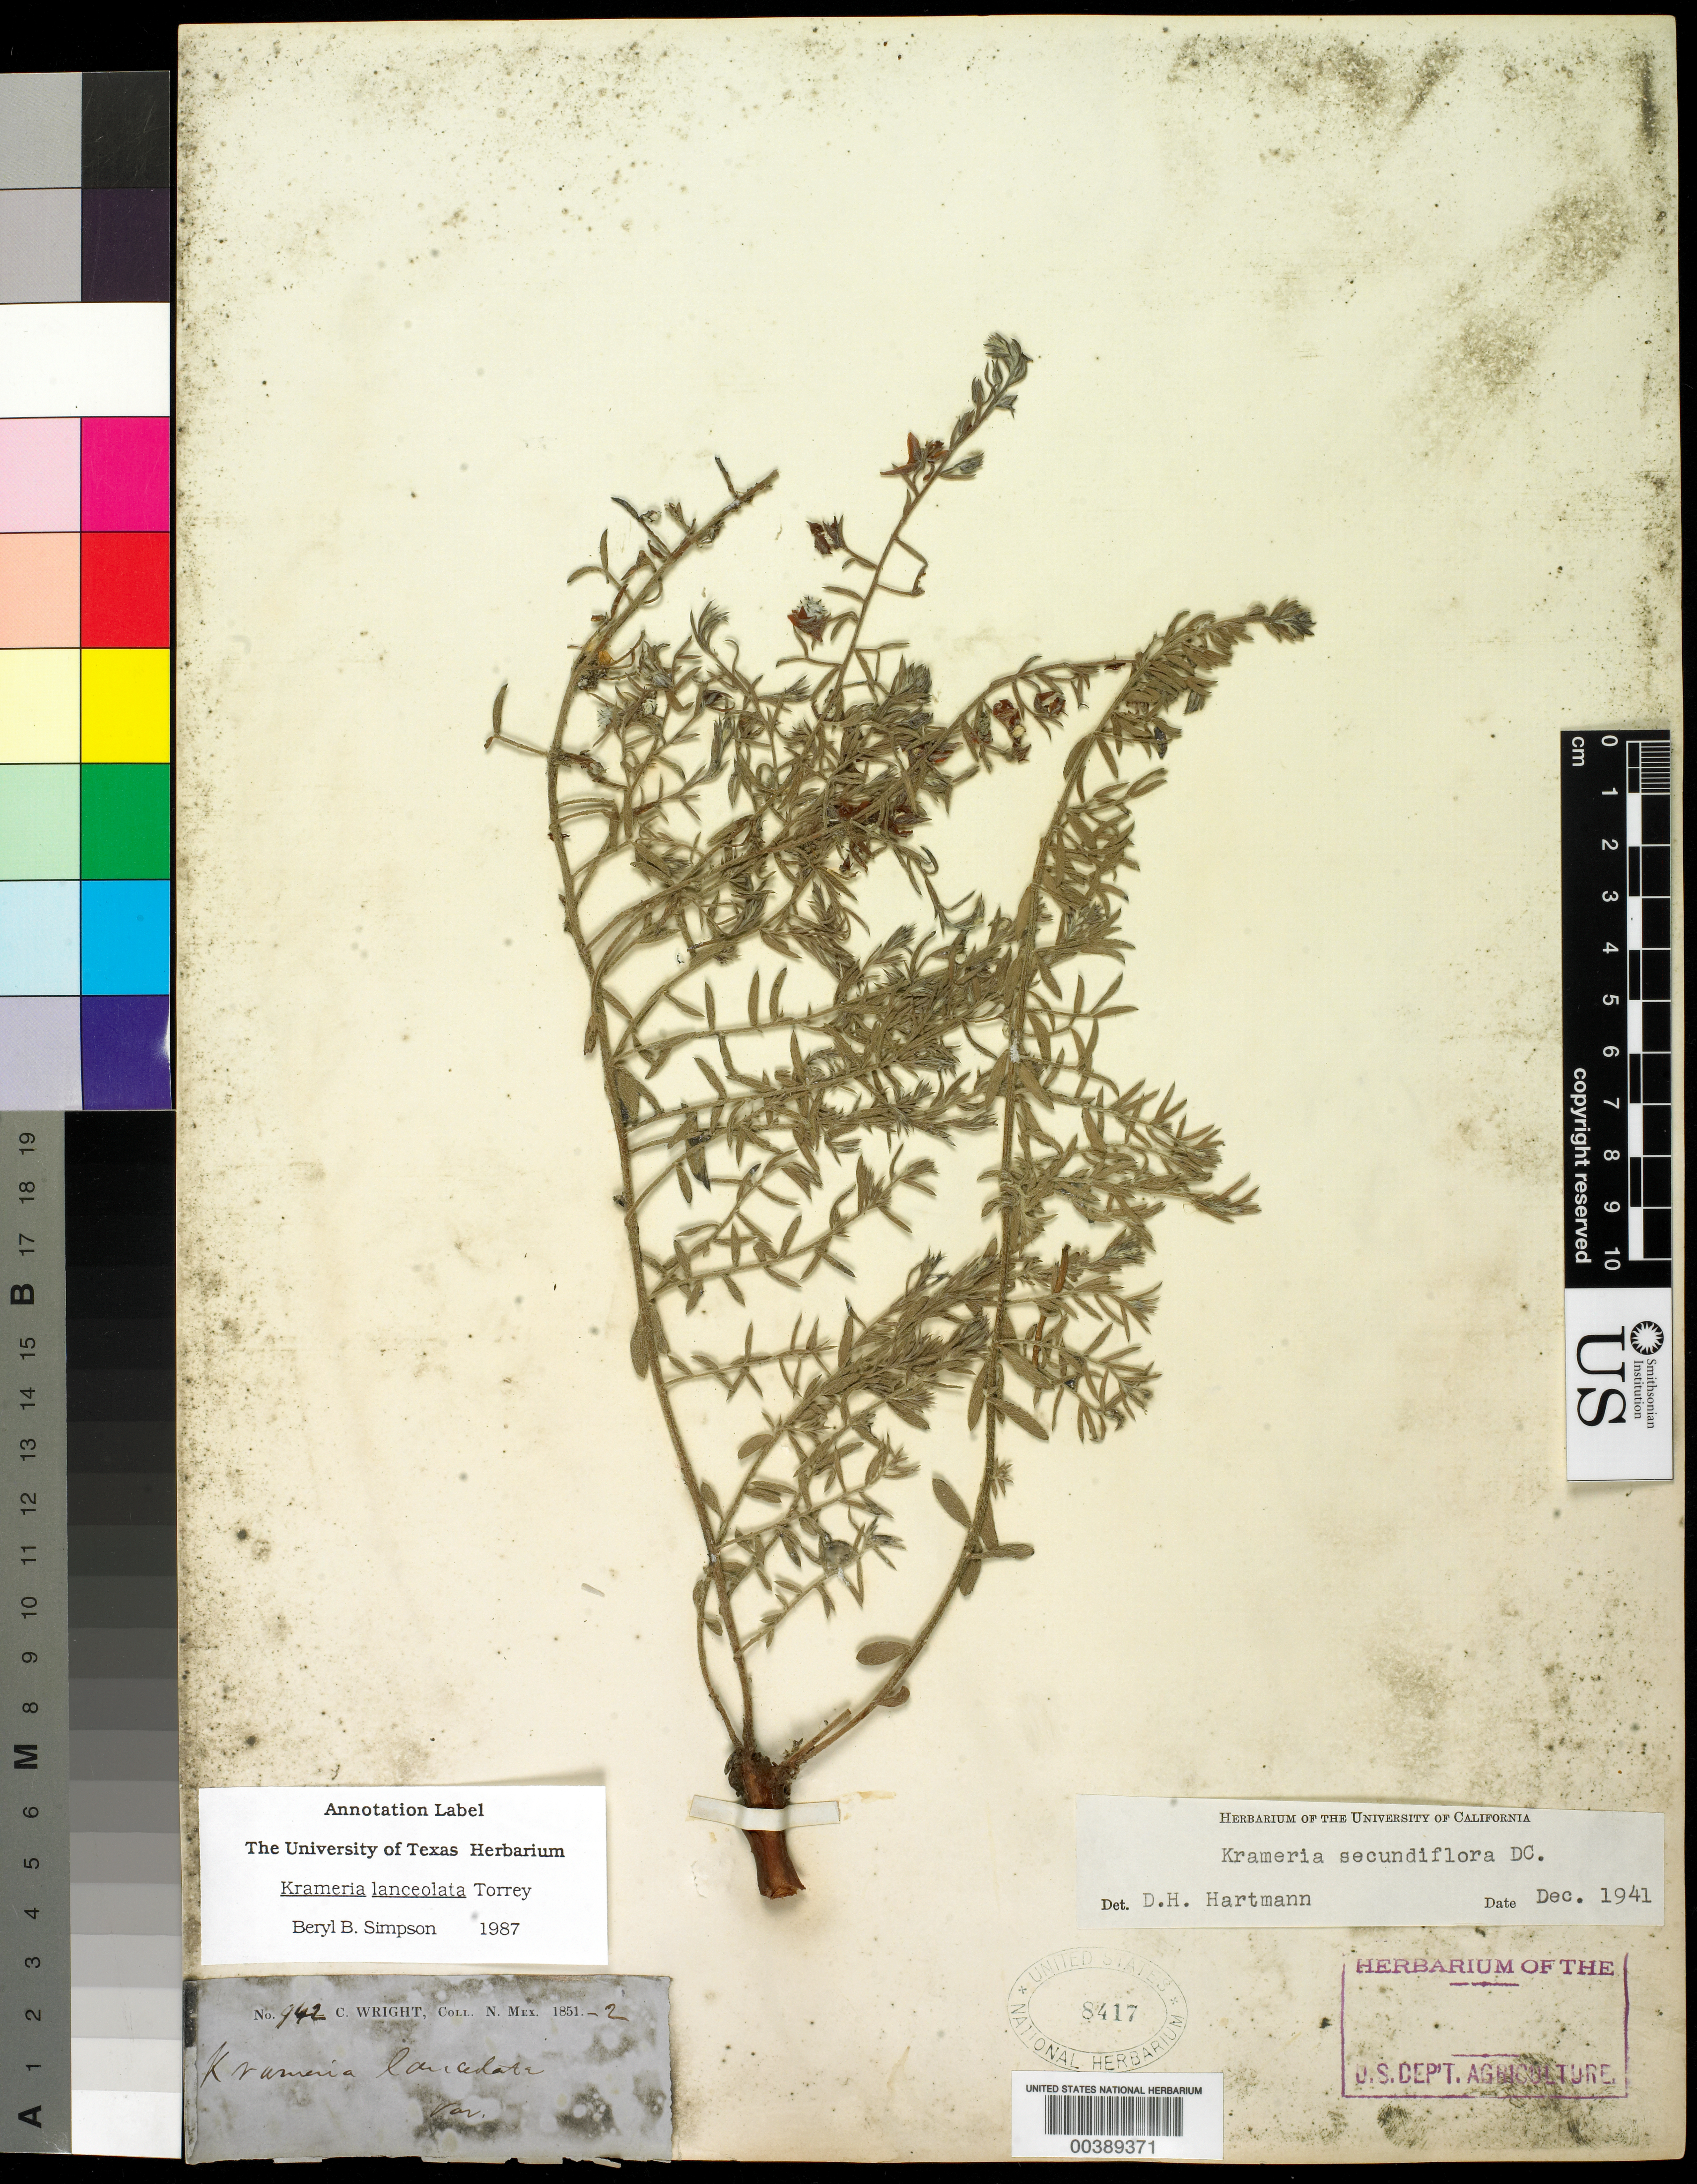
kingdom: Plantae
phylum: Tracheophyta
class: Magnoliopsida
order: Zygophyllales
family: Krameriaceae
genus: Krameria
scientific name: Krameria lanceolata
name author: Torr.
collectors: C. Wright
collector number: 942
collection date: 1851/1852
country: United States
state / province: New Mexico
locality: "N. Mex." [=northern Mexico or New Mexico? either way possibly referring to present-day Arizona or Texas]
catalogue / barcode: US 8417